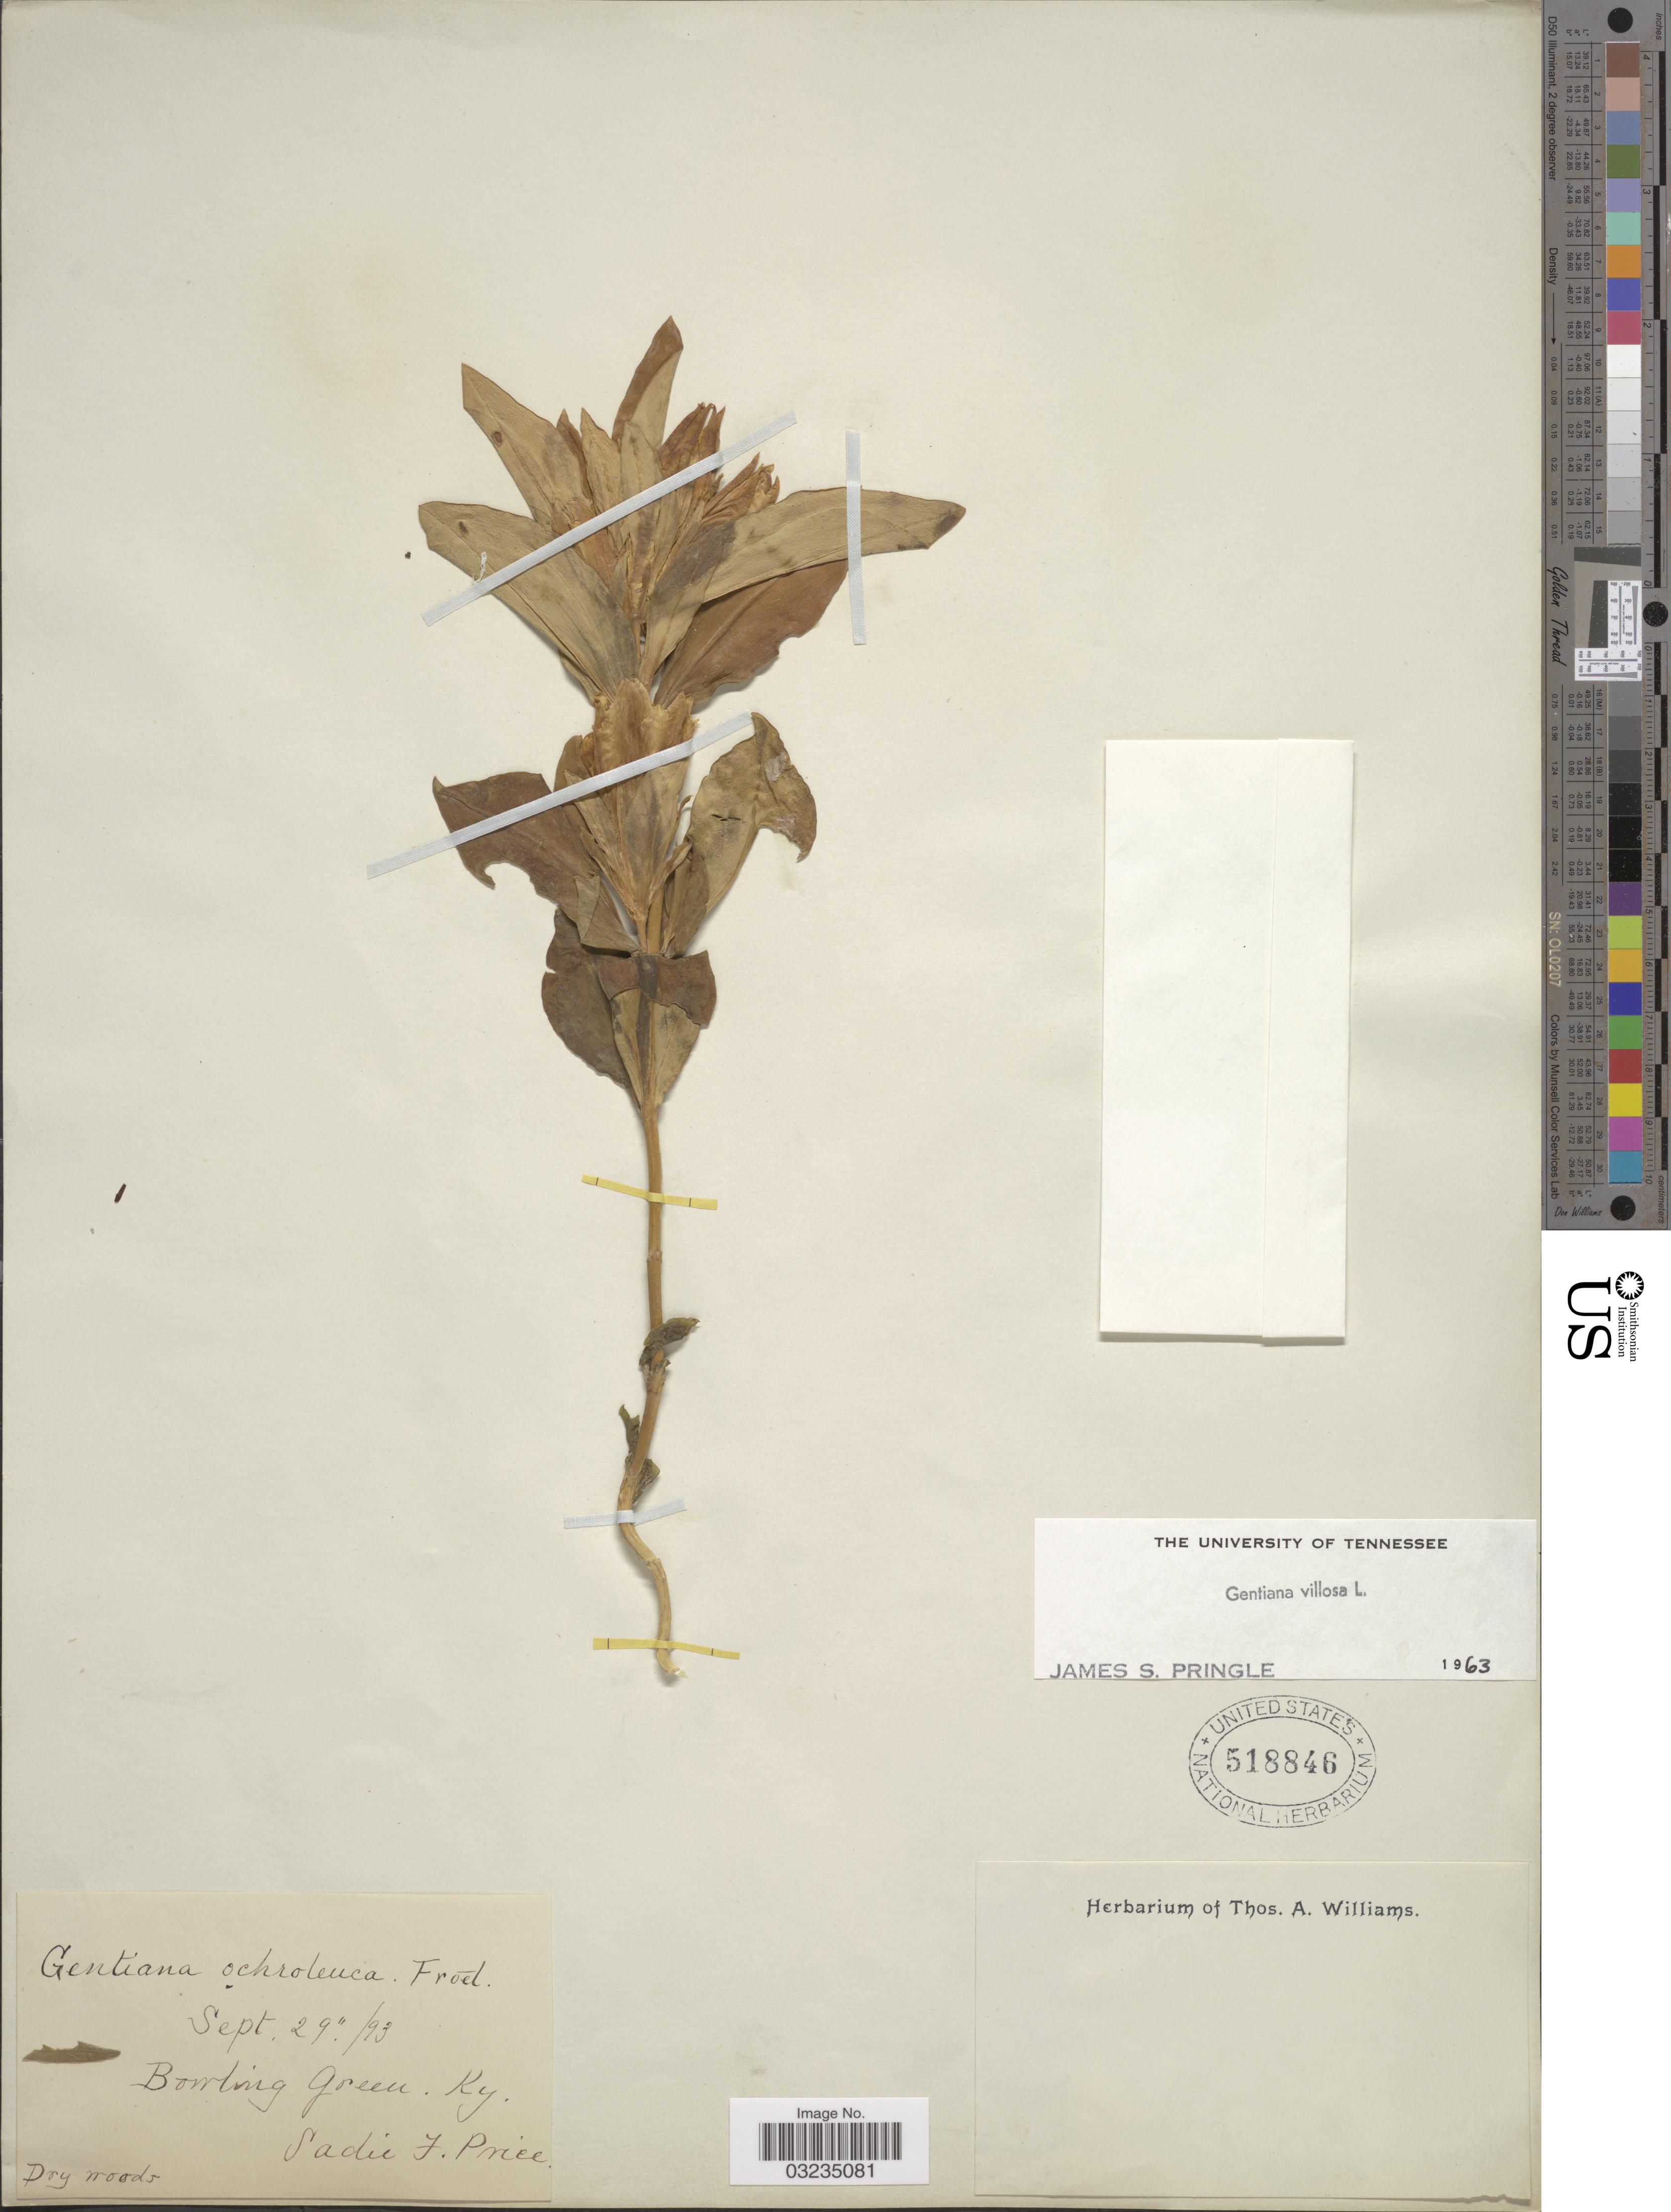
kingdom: Plantae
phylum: Tracheophyta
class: Magnoliopsida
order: Gentianales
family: Gentianaceae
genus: Gentiana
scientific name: Gentiana villosa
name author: L.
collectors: S. Price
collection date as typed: Transcribed d/m/y: 29/9/93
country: United States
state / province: Kentucky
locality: Bowling Green, Ky.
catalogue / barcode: US 518846